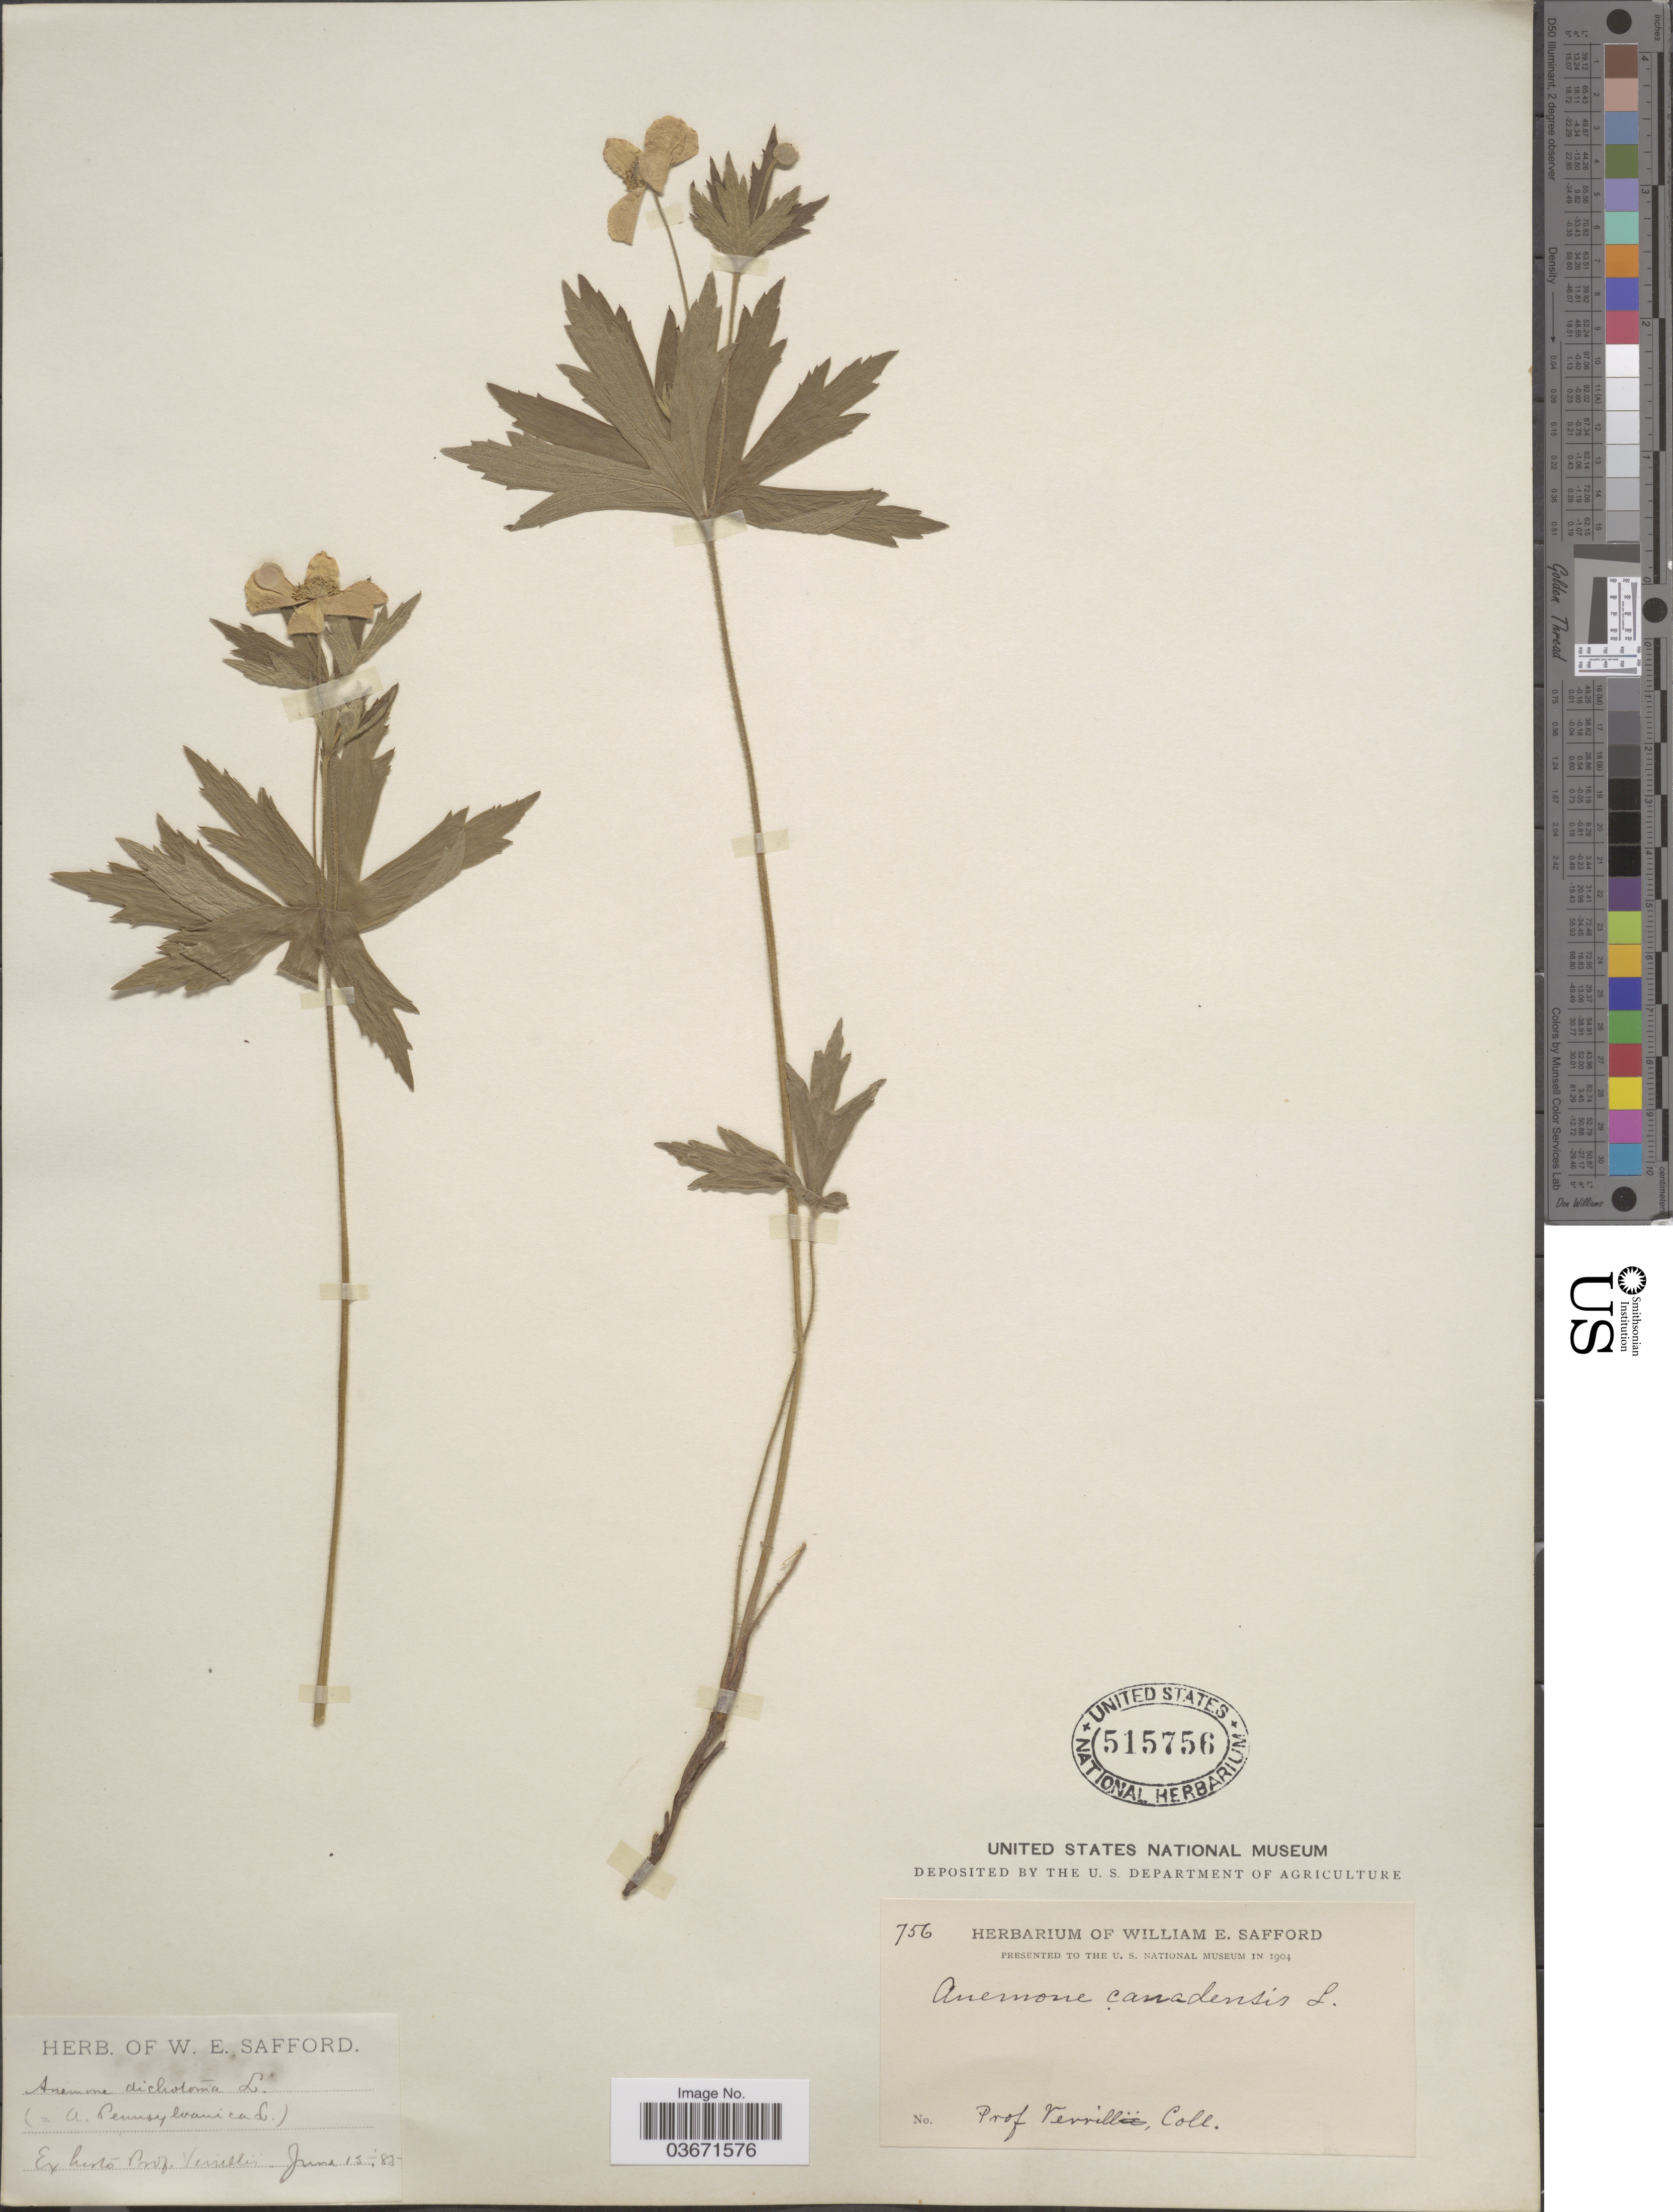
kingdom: Plantae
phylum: Tracheophyta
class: Magnoliopsida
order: Ranunculales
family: Ranunculaceae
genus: Anemone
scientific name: Anemone canadensis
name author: L.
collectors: -. Verrill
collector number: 756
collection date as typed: Transcribed d/m/y: 15/6/85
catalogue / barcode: US 515756